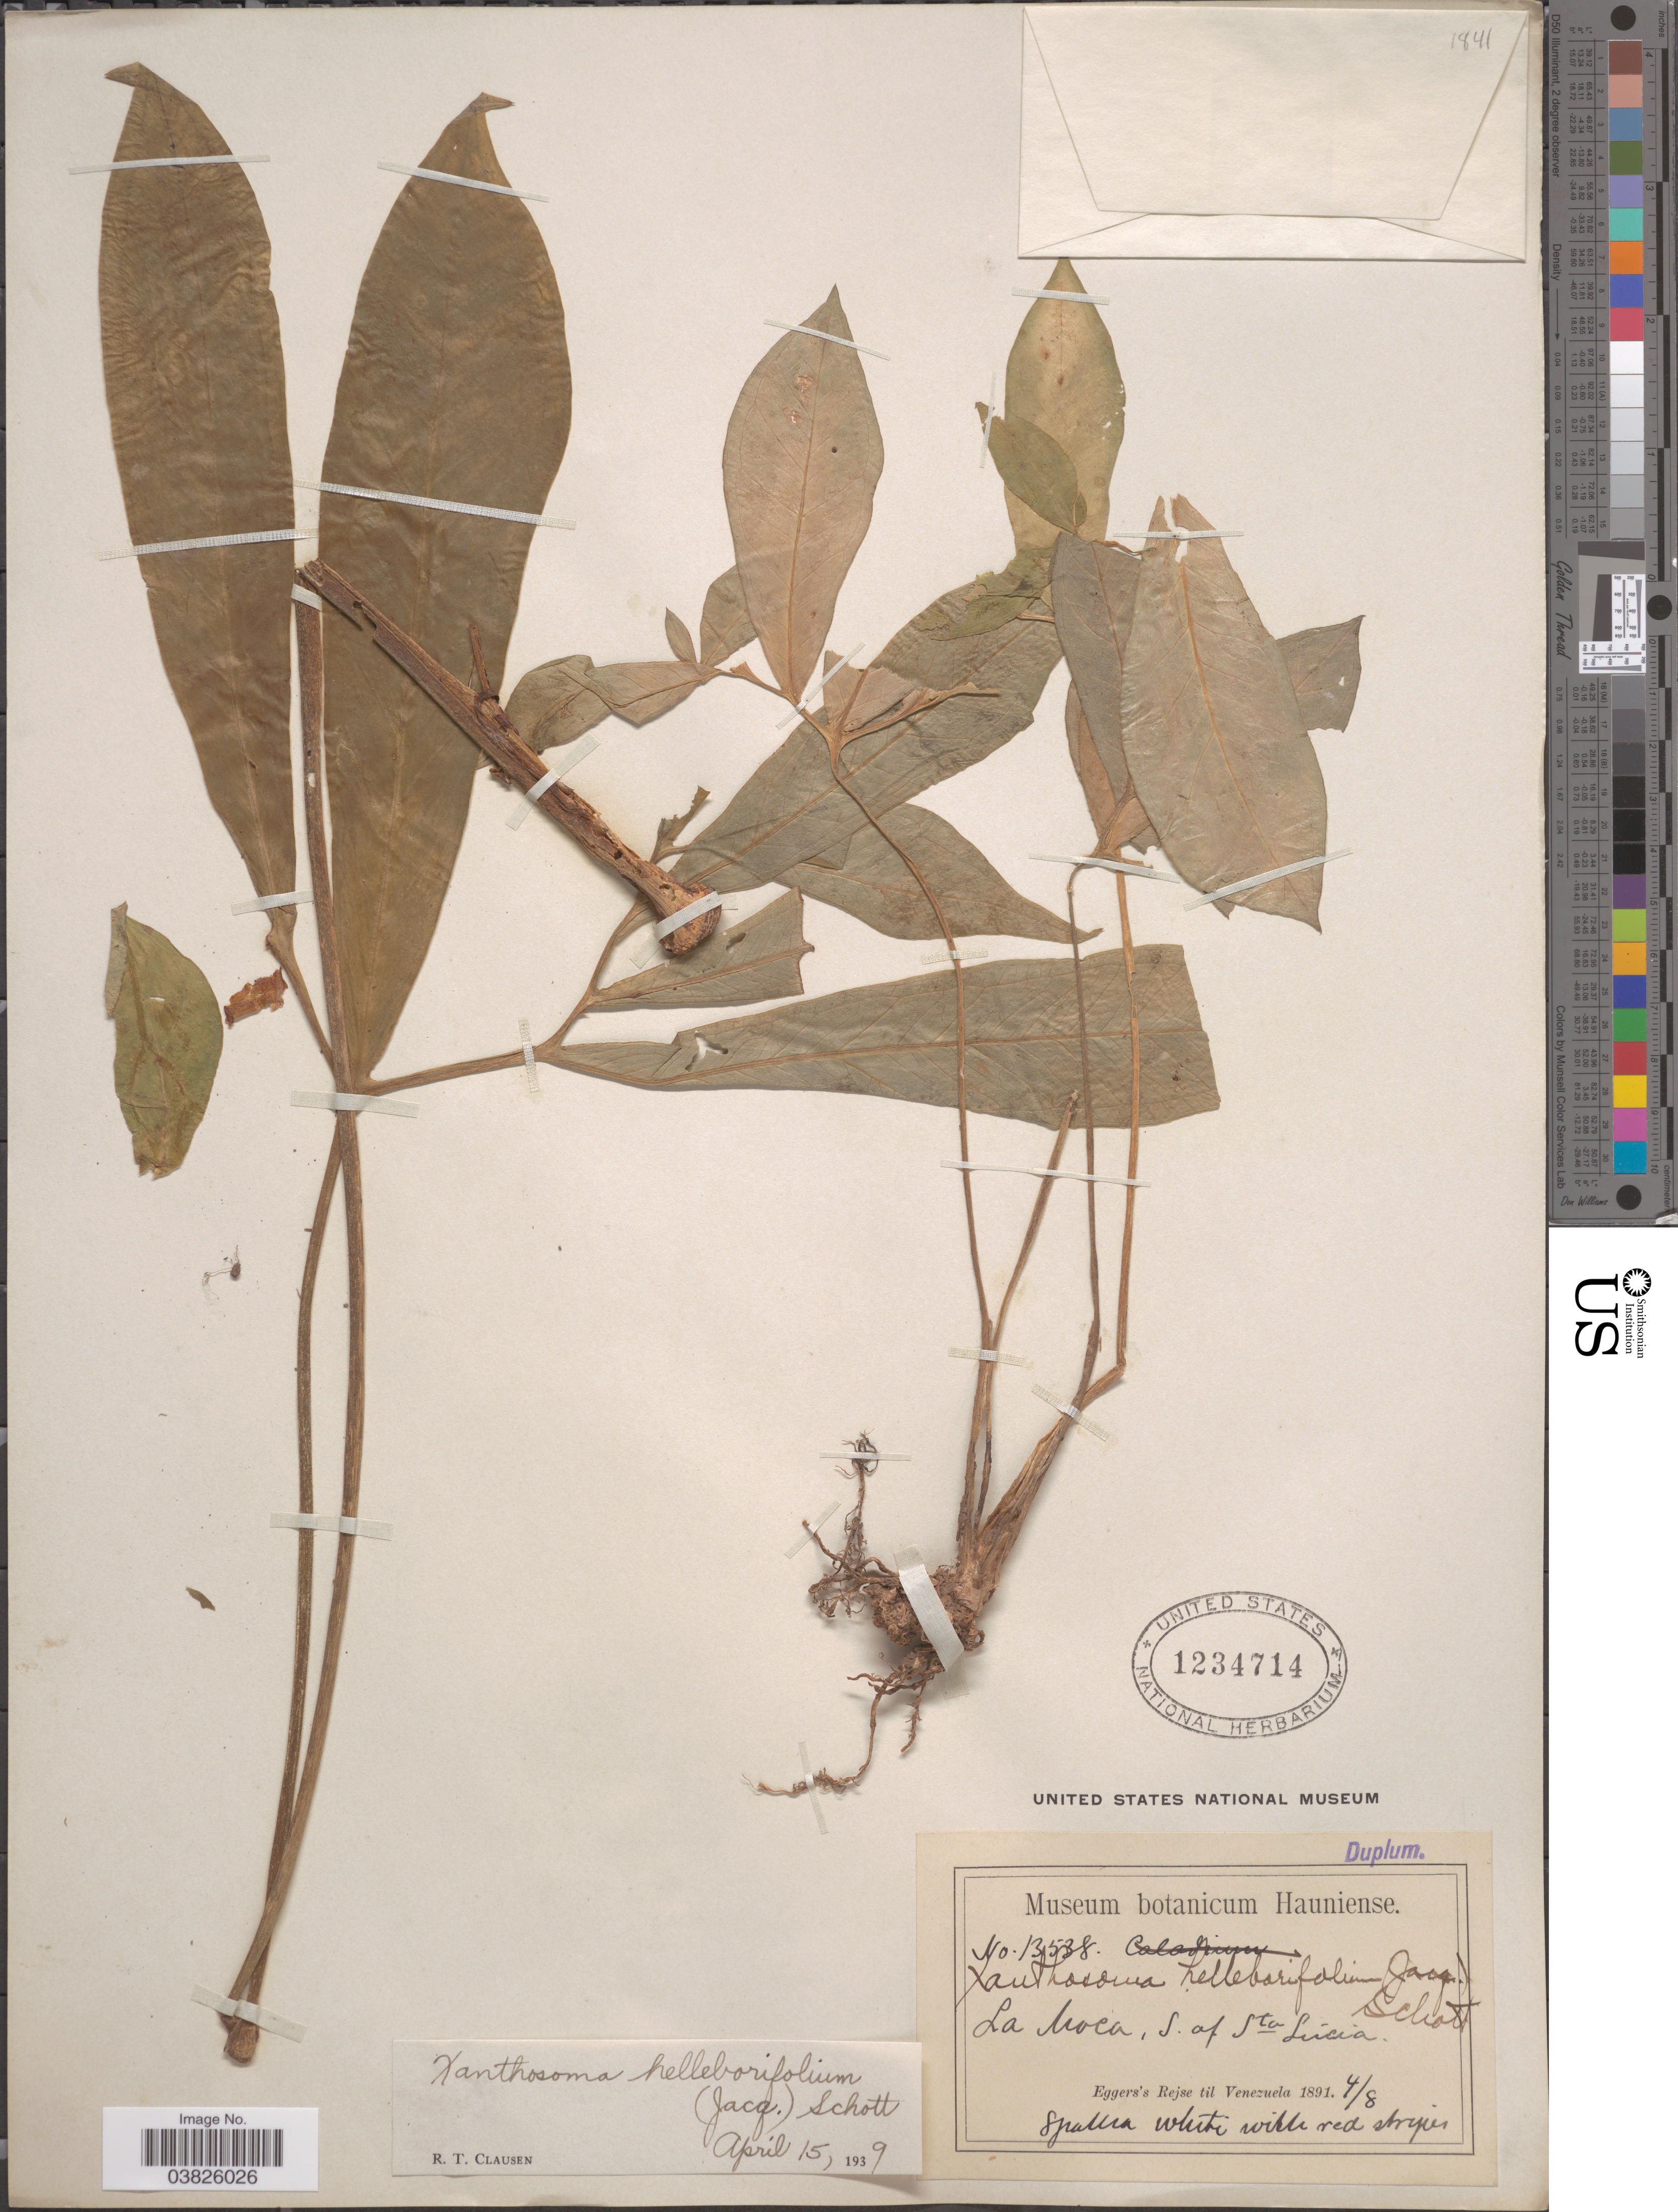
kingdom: Plantae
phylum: Tracheophyta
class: Liliopsida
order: Alismatales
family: Araceae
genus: Xanthosoma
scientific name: Xanthosoma helleborifolium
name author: (Jacq.) Schott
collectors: -. Eggers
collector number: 13538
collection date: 1891-08-04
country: Venezuela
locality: La Moca, S. of Sta Lucia.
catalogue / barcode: US 1234714